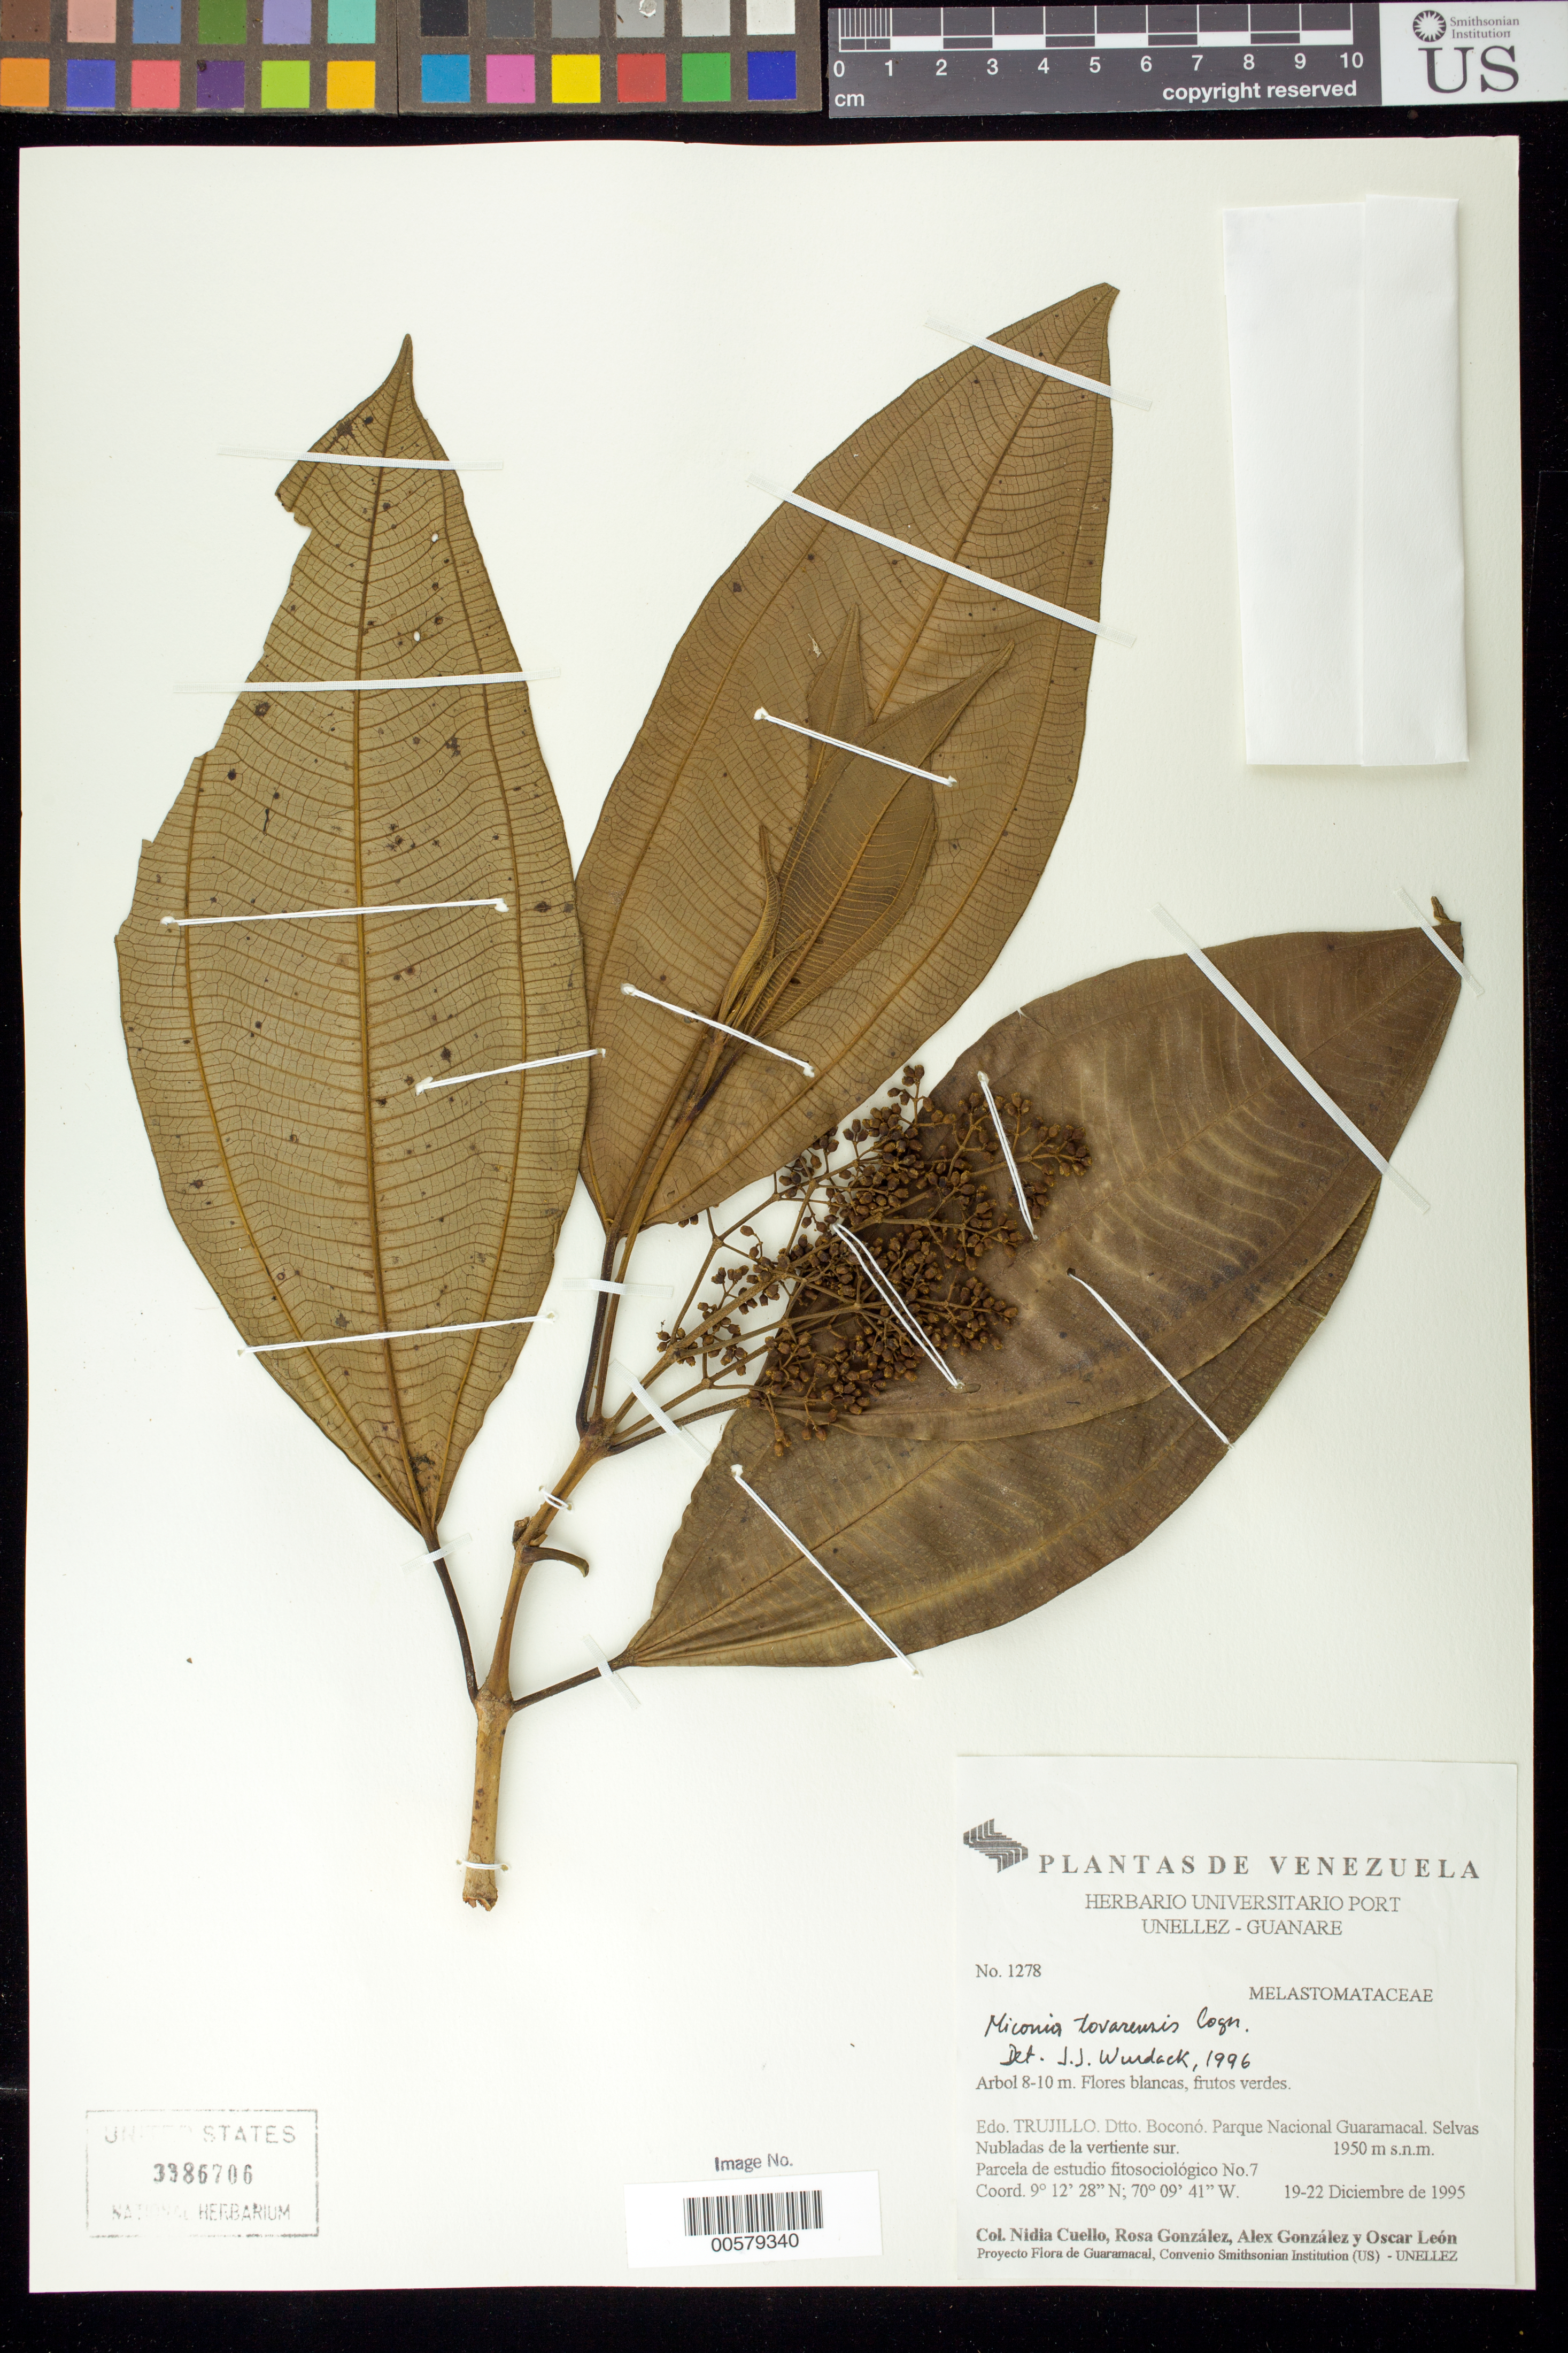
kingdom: Plantae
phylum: Tracheophyta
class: Magnoliopsida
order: Myrtales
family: Melastomataceae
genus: Miconia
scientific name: Miconia tovarensis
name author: Cogn.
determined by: Wurdack, John J., (US), US (UNITED STATES)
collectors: N. L. Cuello, R. González, A. Gonzáles & O. León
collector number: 1278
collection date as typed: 19 Dec 1995 to 22 Dec 1995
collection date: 1995-12-19/1995-12-22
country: Venezuela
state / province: Trujillo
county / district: Boconó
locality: Parque Nacional Guaramacal. Vertiente S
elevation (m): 1950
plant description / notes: AAU, CAS, K, MO, NY, PORT, US, VEN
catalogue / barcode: US 3386706